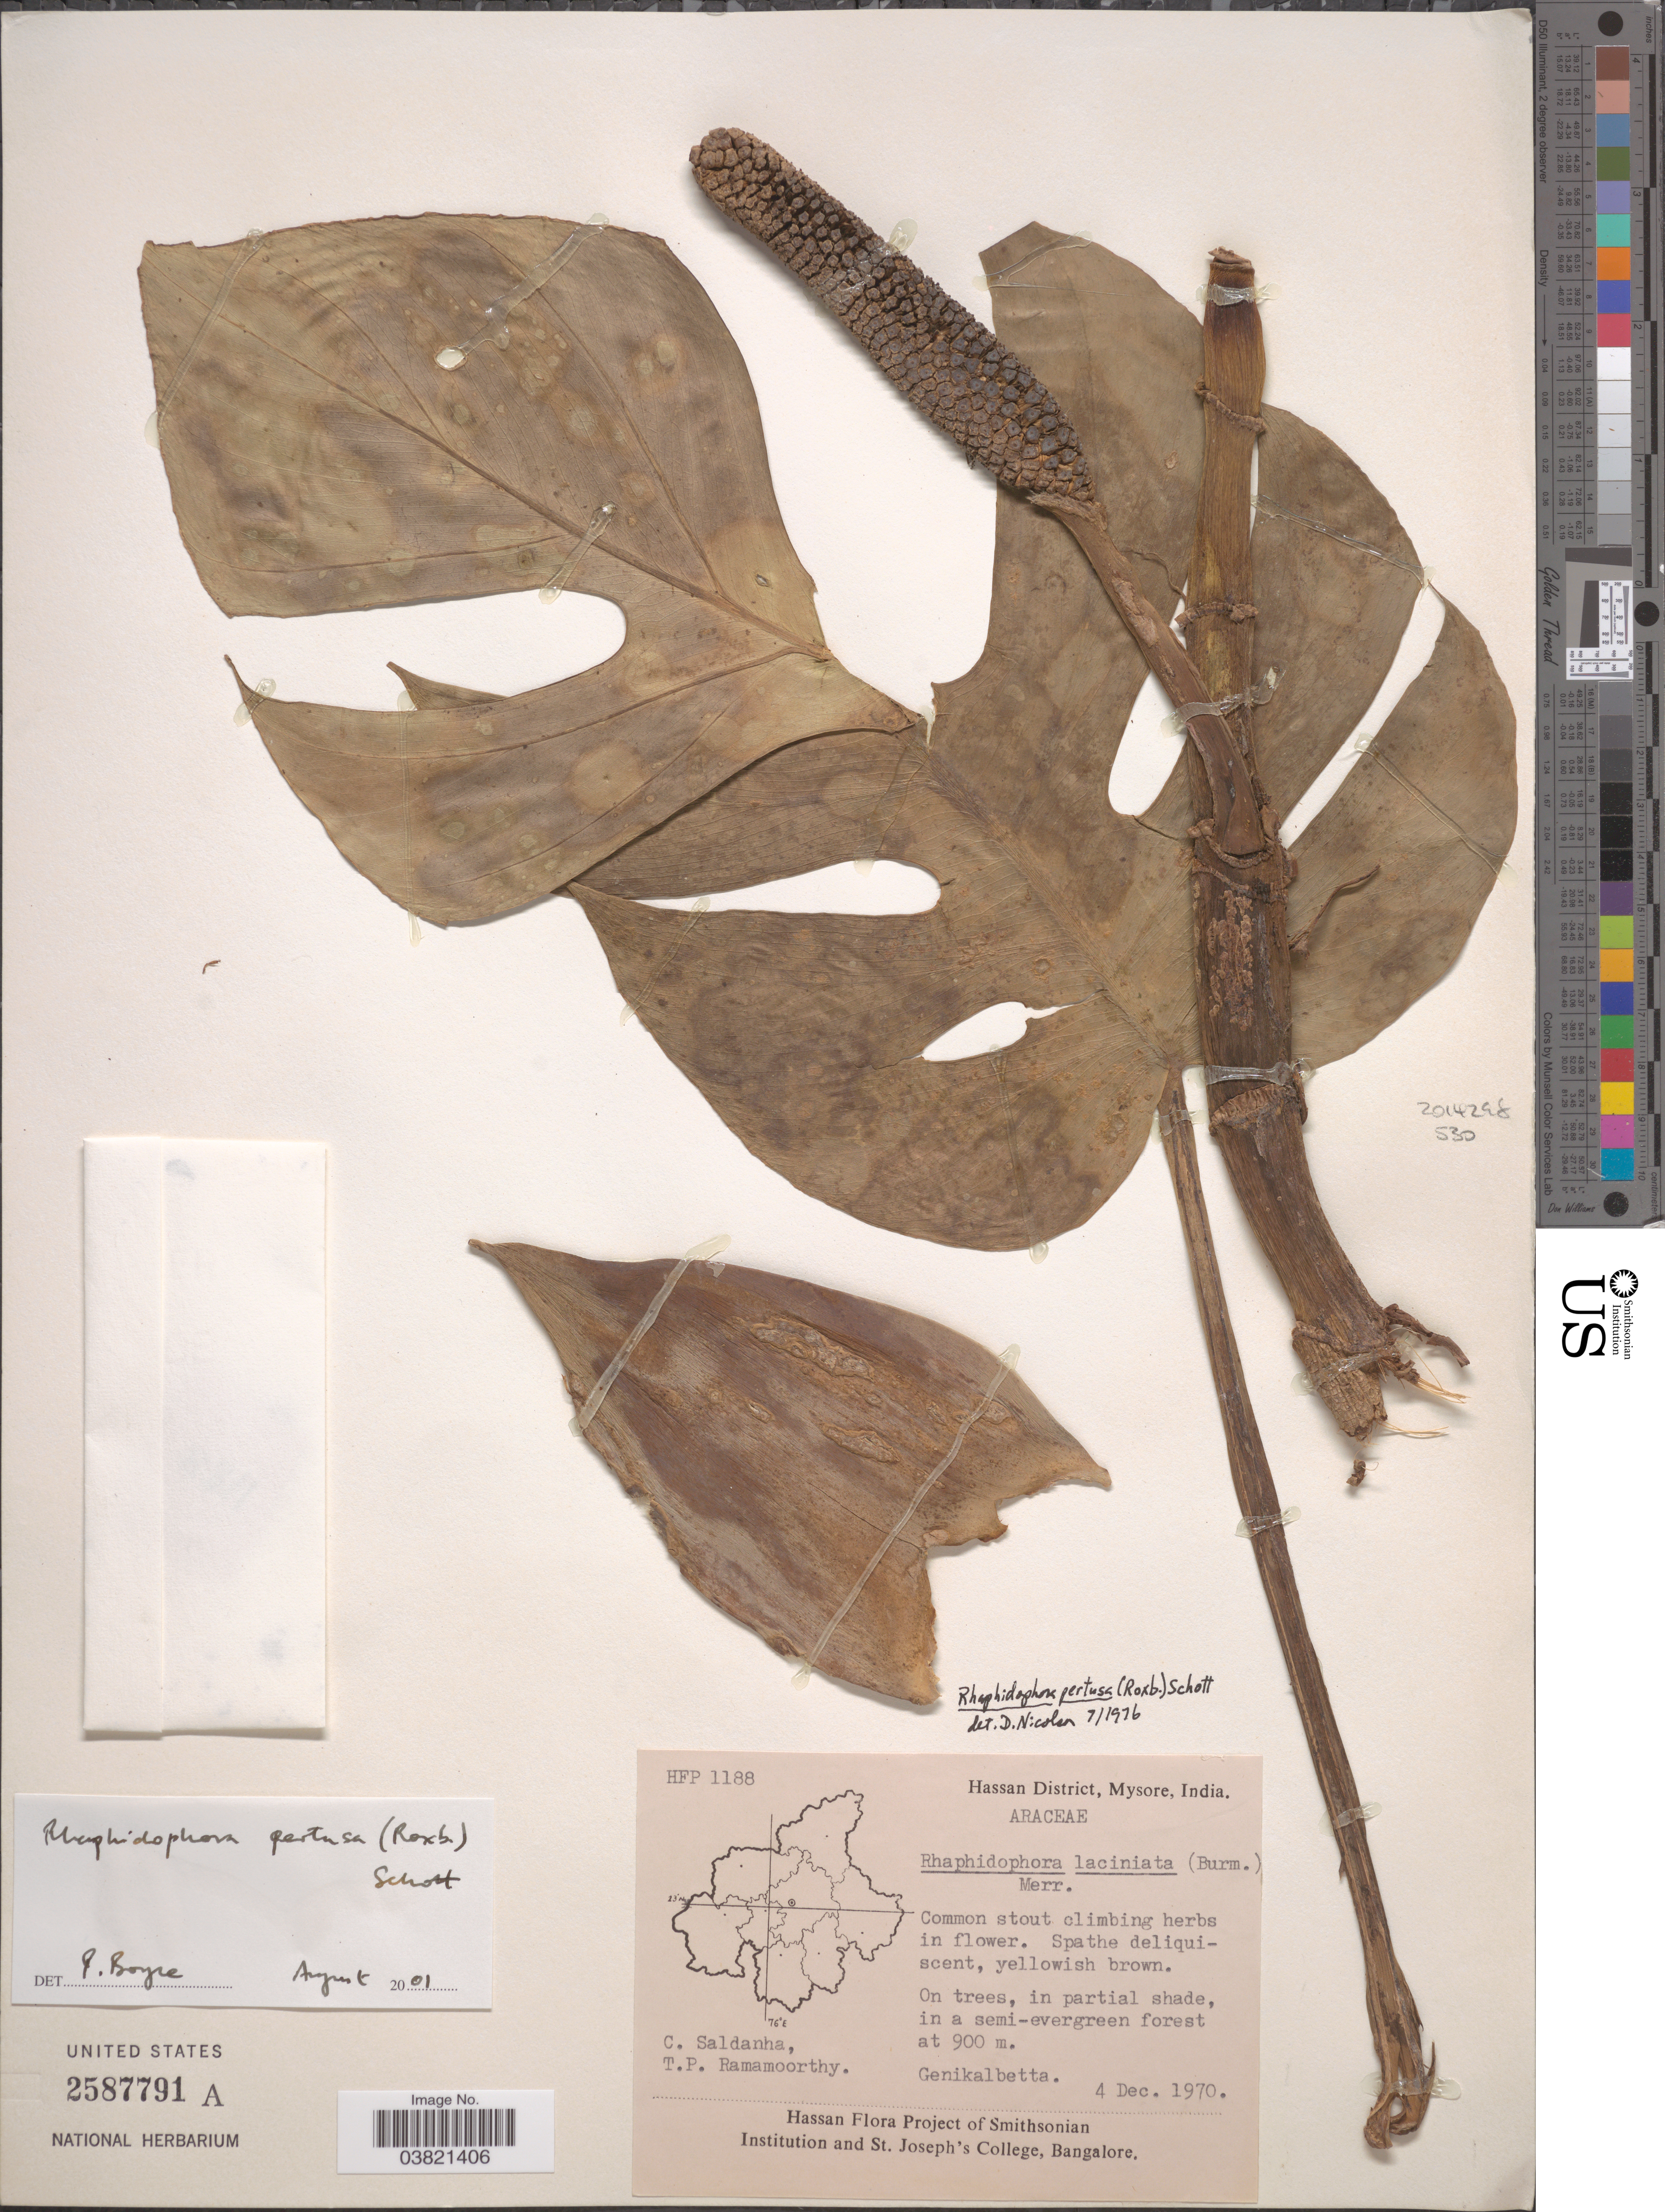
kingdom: Plantae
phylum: Tracheophyta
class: Liliopsida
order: Alismatales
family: Araceae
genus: Rhaphidophora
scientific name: Rhaphidophora pertusa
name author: (Roxb.) Schott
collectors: C. Saldanha & T. P. Ramamoorthy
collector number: HFP 1188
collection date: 1970-12-04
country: India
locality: Hassan District, Mysore. Genikalbetta.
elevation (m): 900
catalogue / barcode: US 2587791A